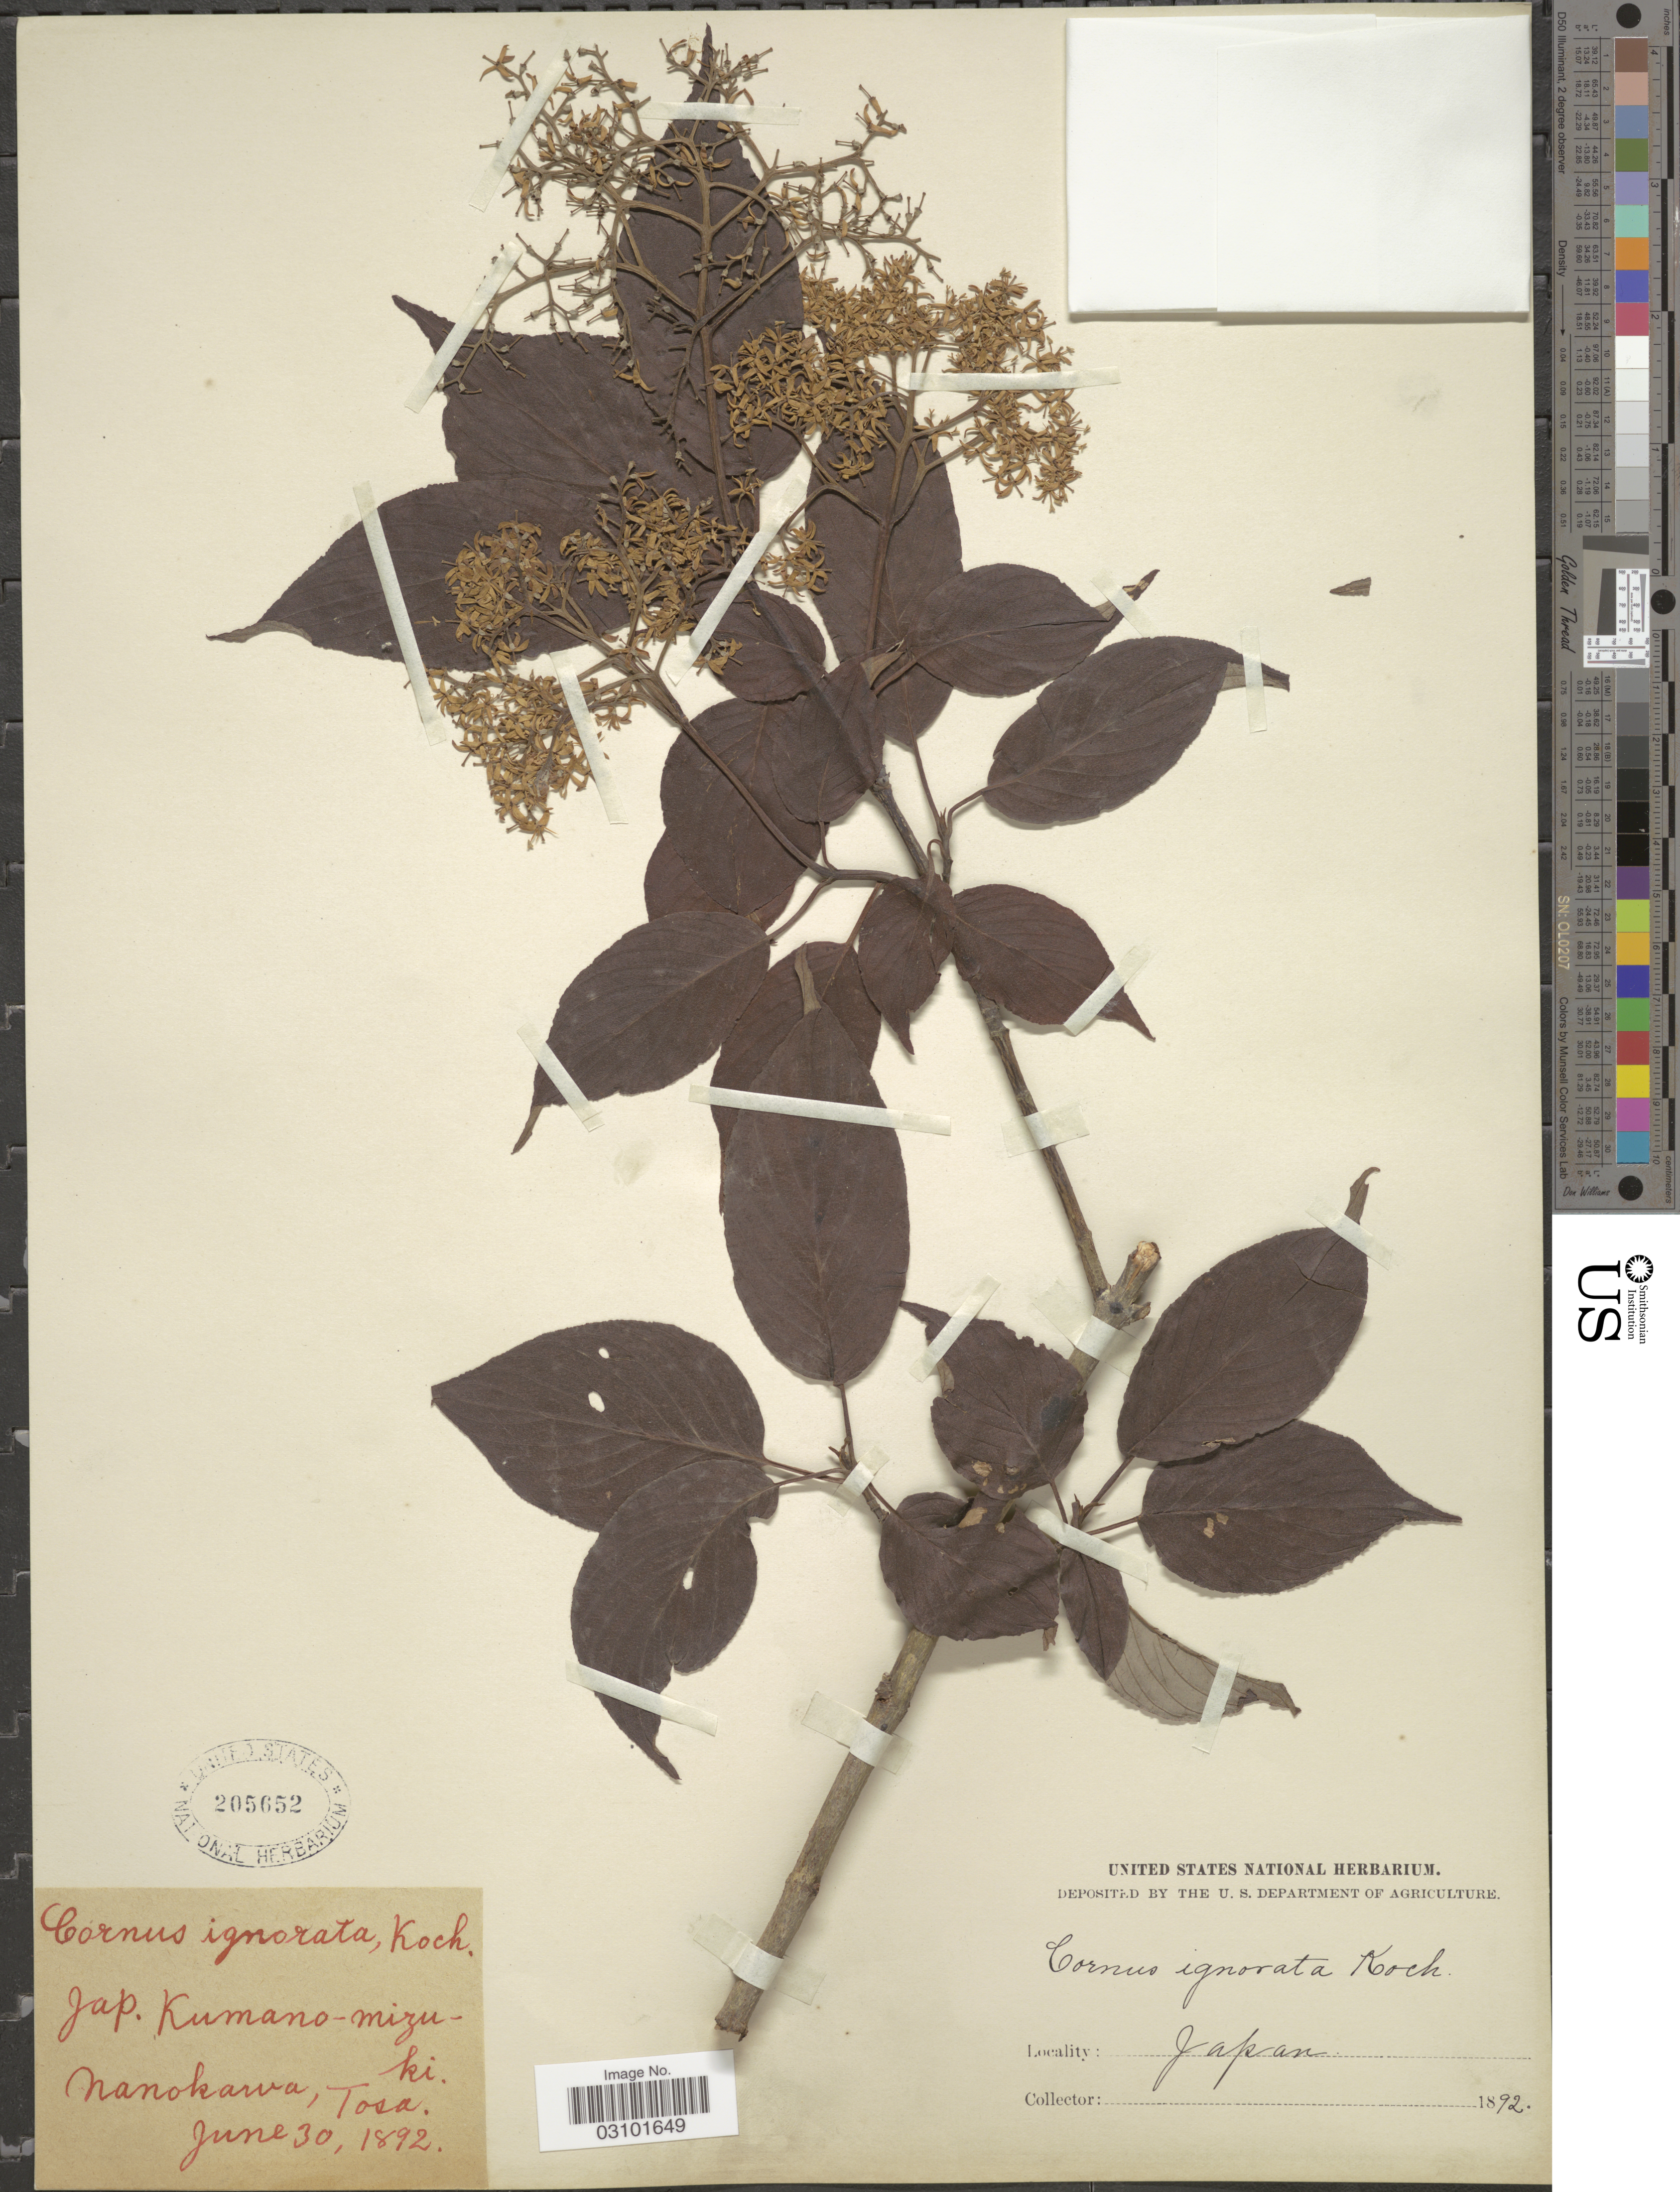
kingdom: Plantae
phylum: Tracheophyta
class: Magnoliopsida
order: Cornales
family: Cornaceae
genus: Cornus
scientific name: Cornus macrophylla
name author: Wall.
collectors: ex herb. United States National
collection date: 1892-06-30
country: Japan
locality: Nanokawa, Tosa.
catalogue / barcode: US 205652